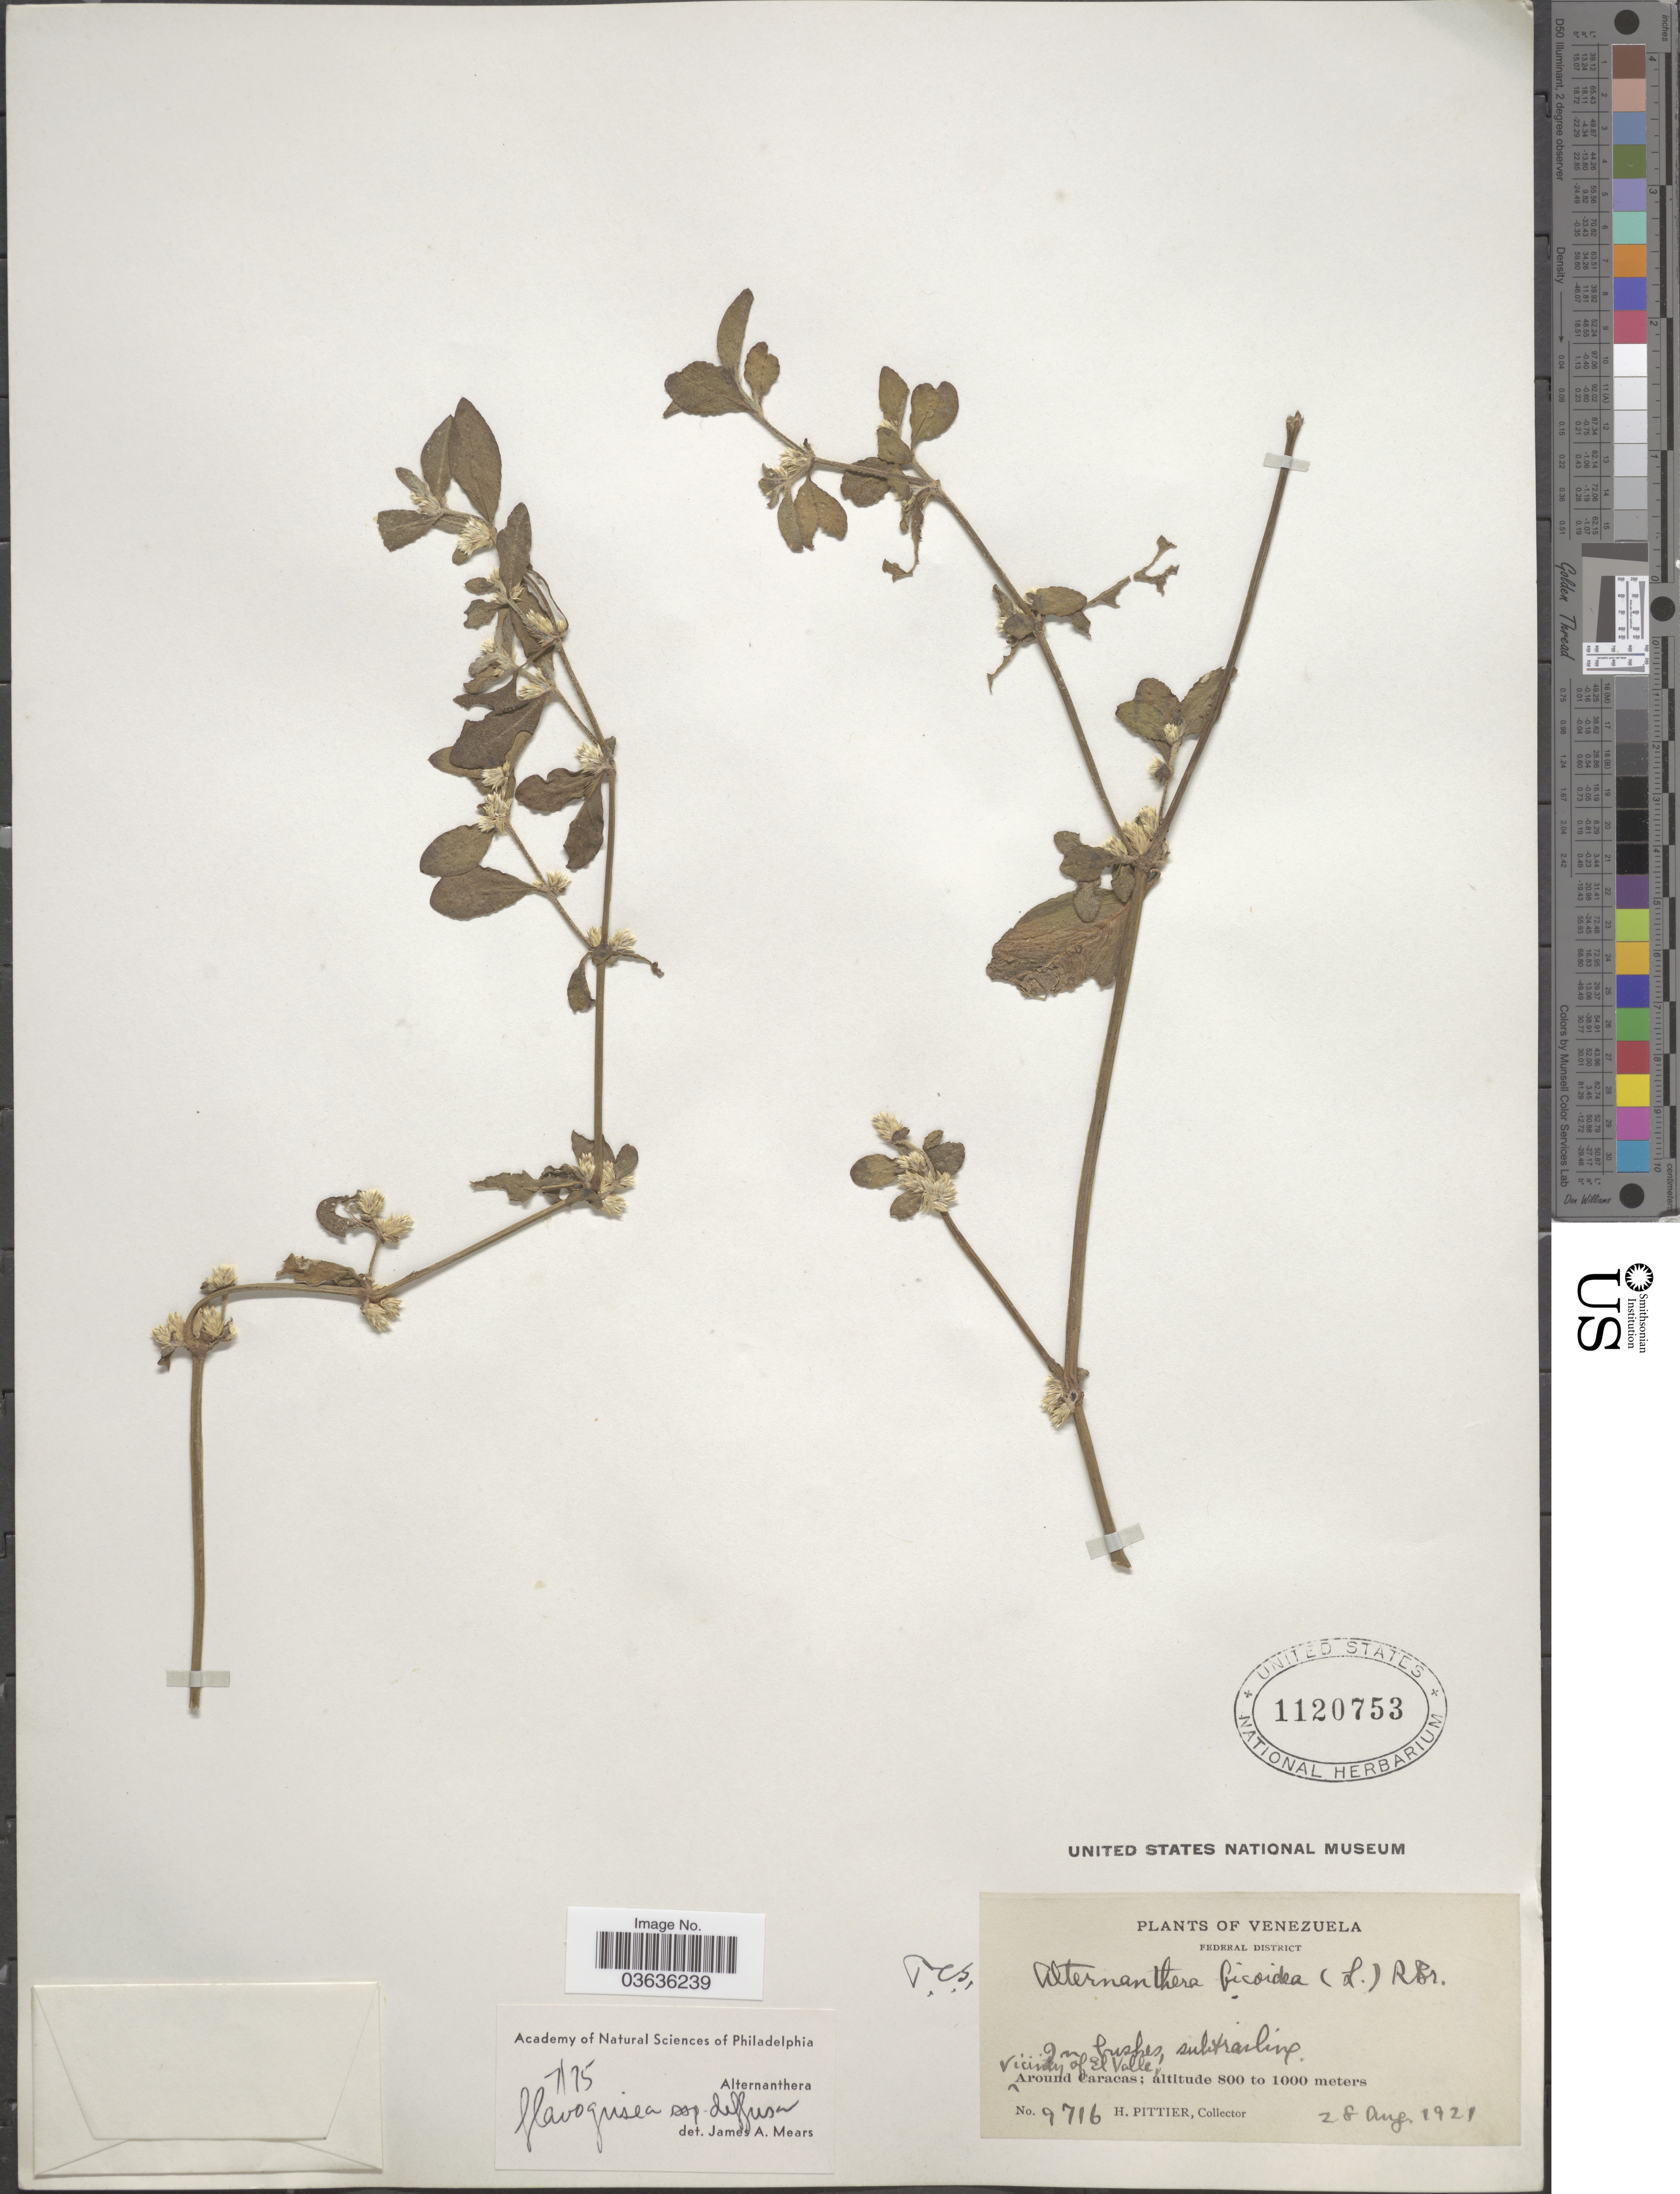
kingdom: Plantae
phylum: Tracheophyta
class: Magnoliopsida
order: Caryophyllales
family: Amaranthaceae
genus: Alternanthera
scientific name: Alternanthera flavogrisea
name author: Urb.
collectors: H. F. Pittier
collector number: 9716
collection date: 1921-08-28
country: Venezuela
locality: Federal District. Vicinity of El Valle. Around Caracas.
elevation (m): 800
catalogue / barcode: US 1120753